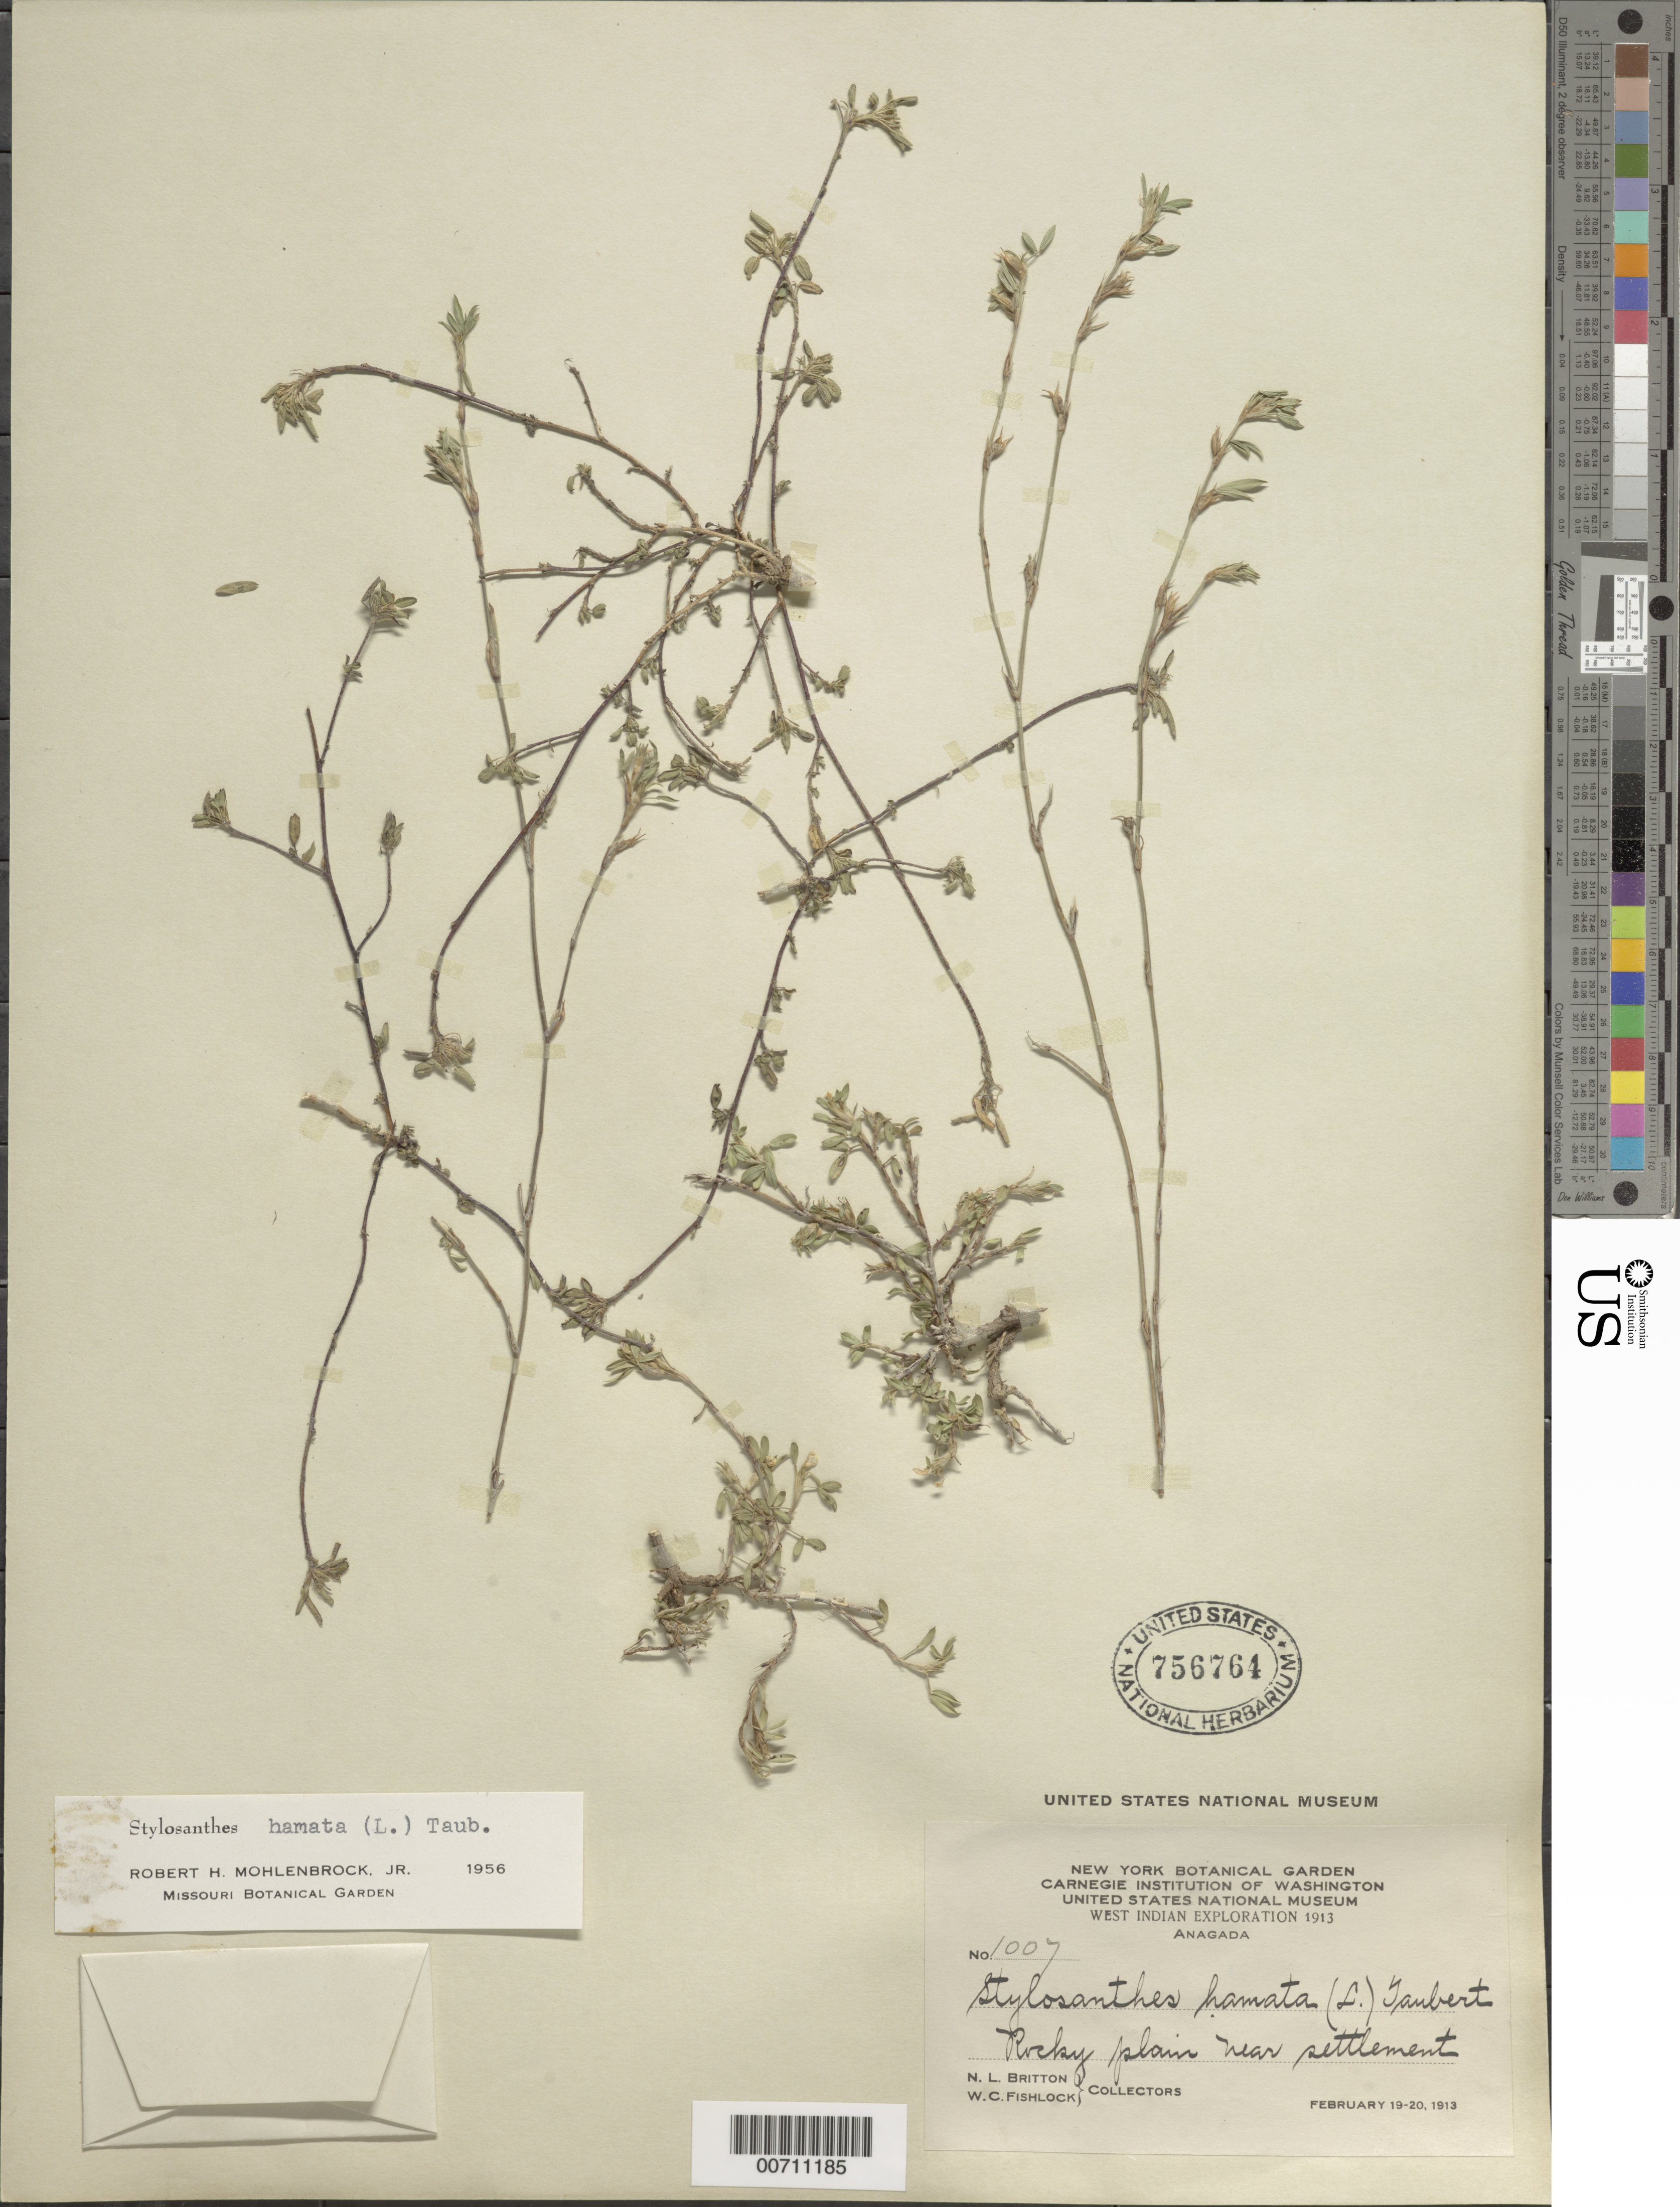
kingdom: Plantae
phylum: Tracheophyta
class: Magnoliopsida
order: Fabales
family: Fabaceae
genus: Stylosanthes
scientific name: Stylosanthes hamata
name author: (L.) Taub.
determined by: Mohlenbrock, Robert H., Jr.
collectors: N. Britton & W. Fishlock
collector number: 1007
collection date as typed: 19 Feb 1913 and 20 Feb 1913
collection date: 1913-02-19,1913-02-20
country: British Virgin Islands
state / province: Anegada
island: Anegada Island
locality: Settlement, near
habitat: Rocky plain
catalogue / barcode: US 756764